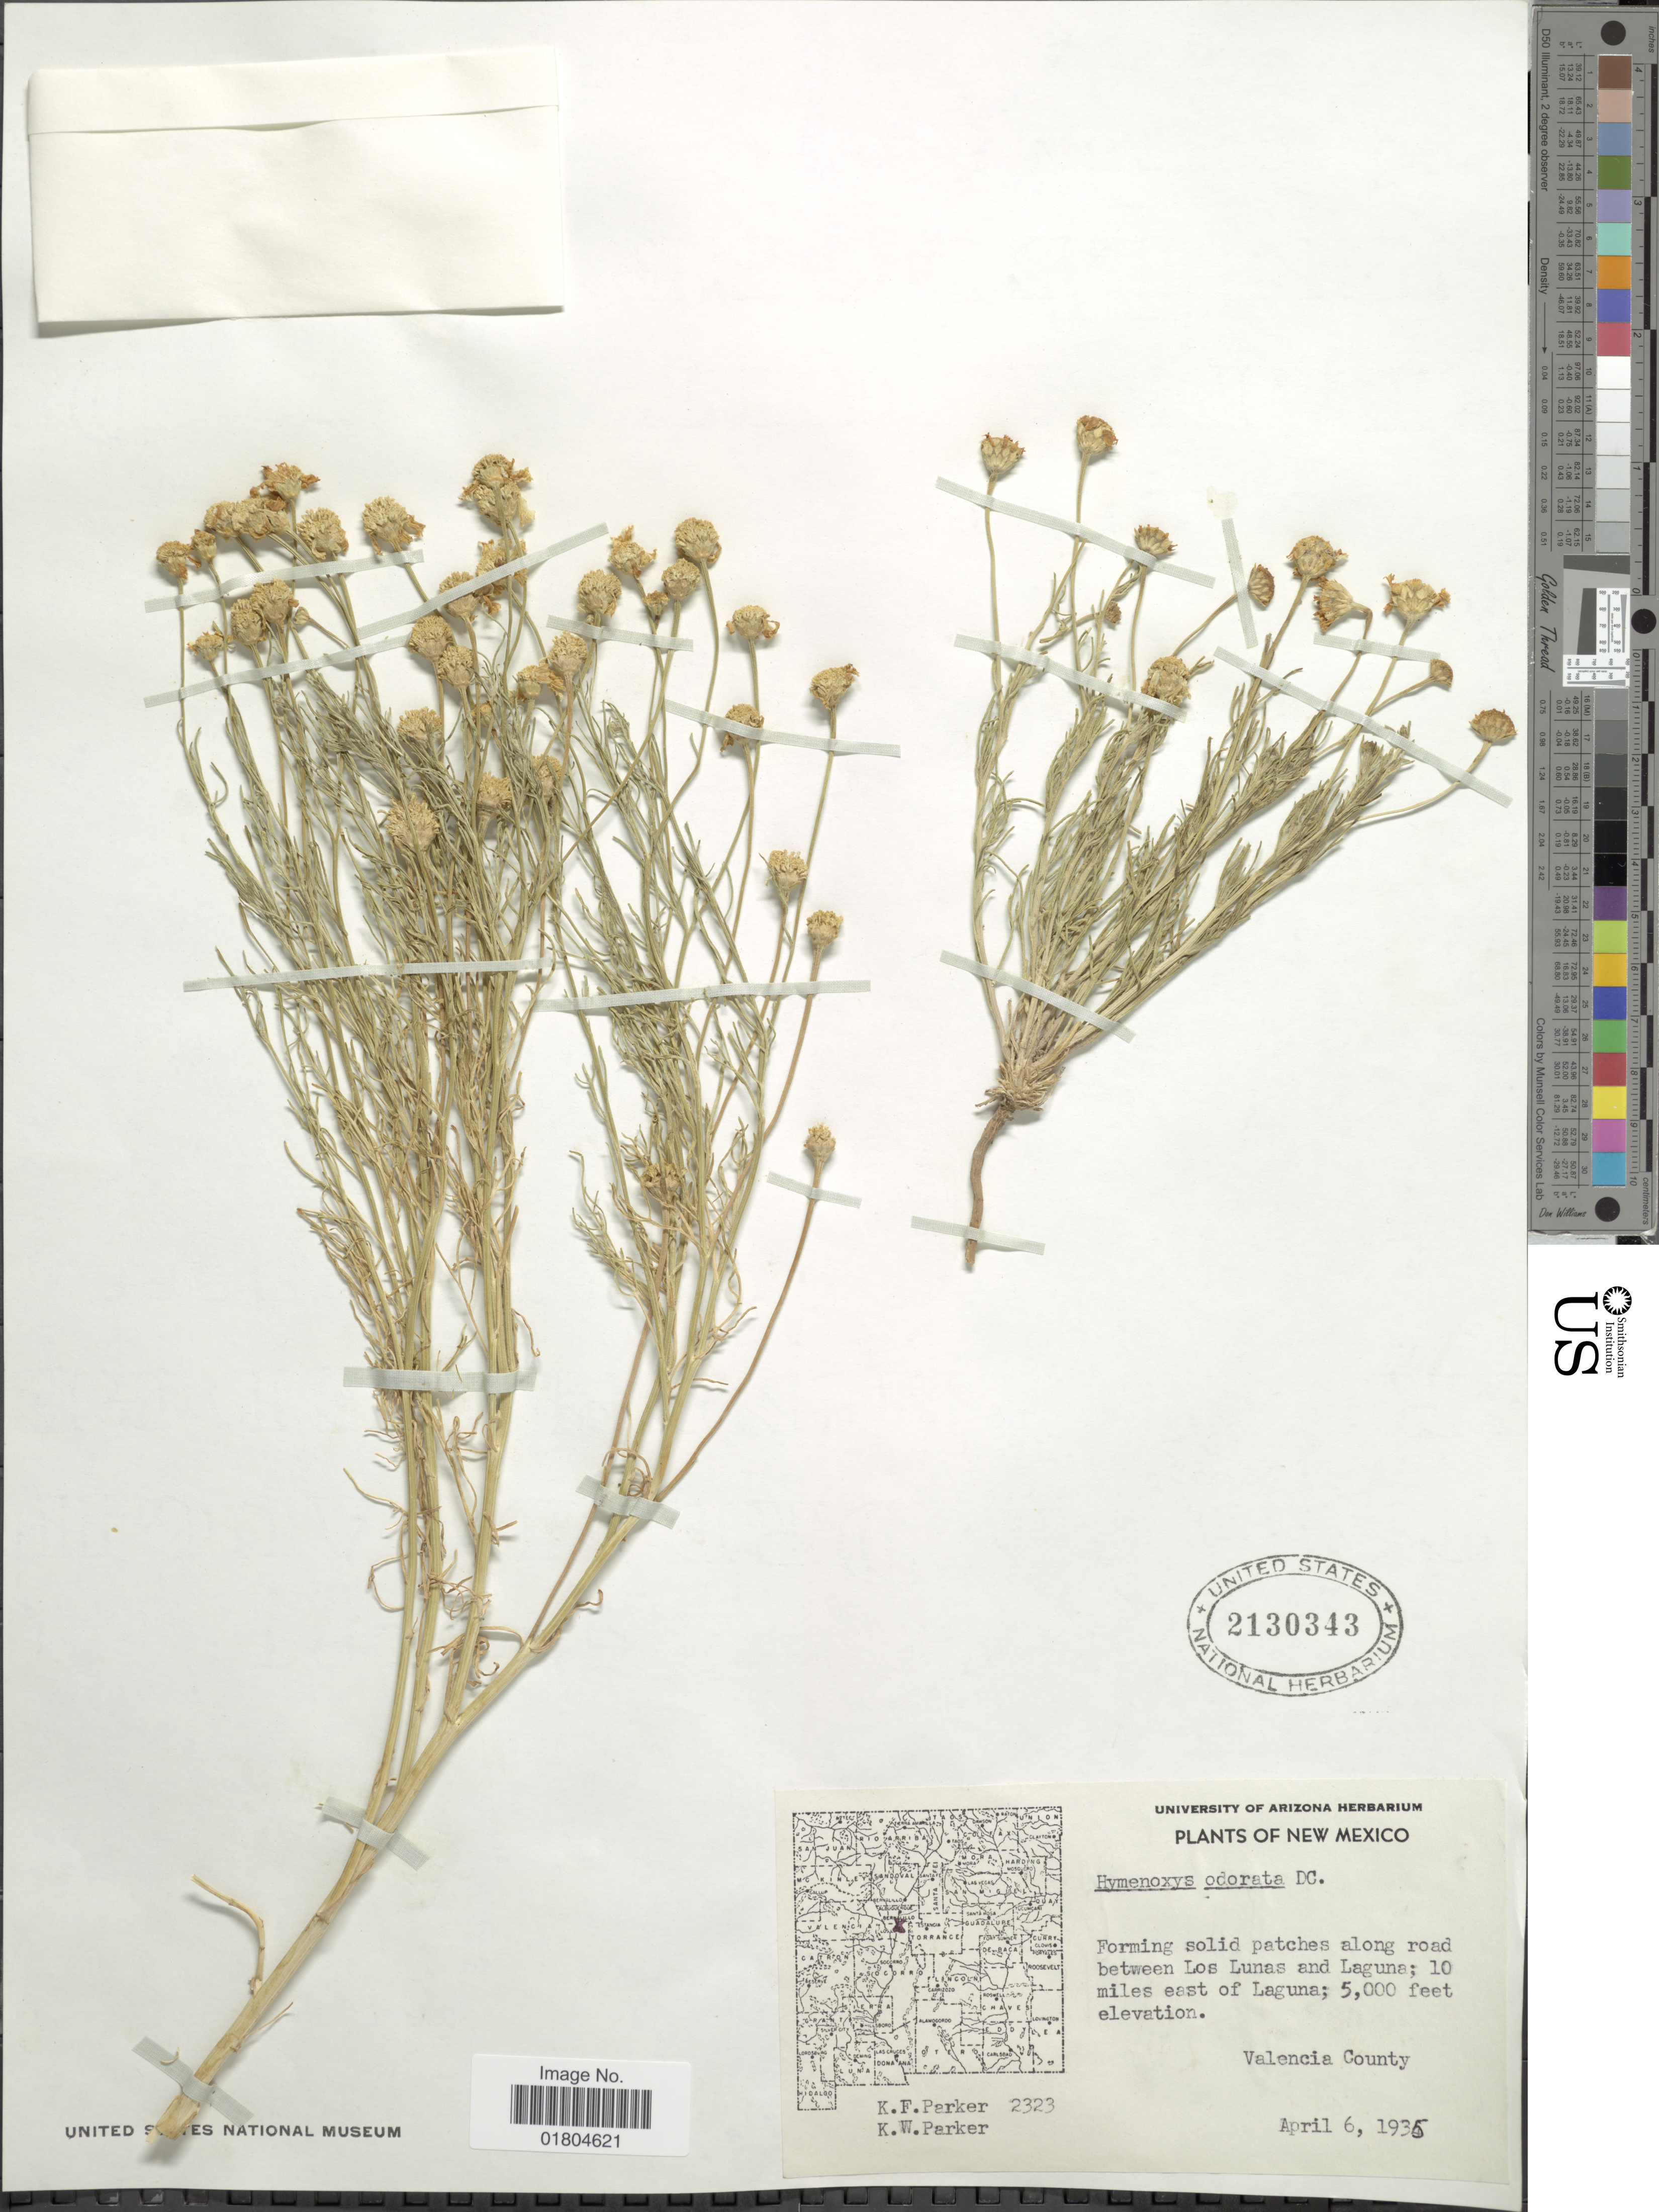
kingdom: Plantae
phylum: Tracheophyta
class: Magnoliopsida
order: Asterales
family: Asteraceae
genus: Hymenoxys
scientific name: Hymenoxys odorata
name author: DC.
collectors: K. F. Parker & K. Parker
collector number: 2323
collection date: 1935-04-06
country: United States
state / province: New Mexico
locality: Along road between Los Lunas and Laguna; 10 miles east of Laguna. Valencia County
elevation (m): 1524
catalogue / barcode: US 2130343